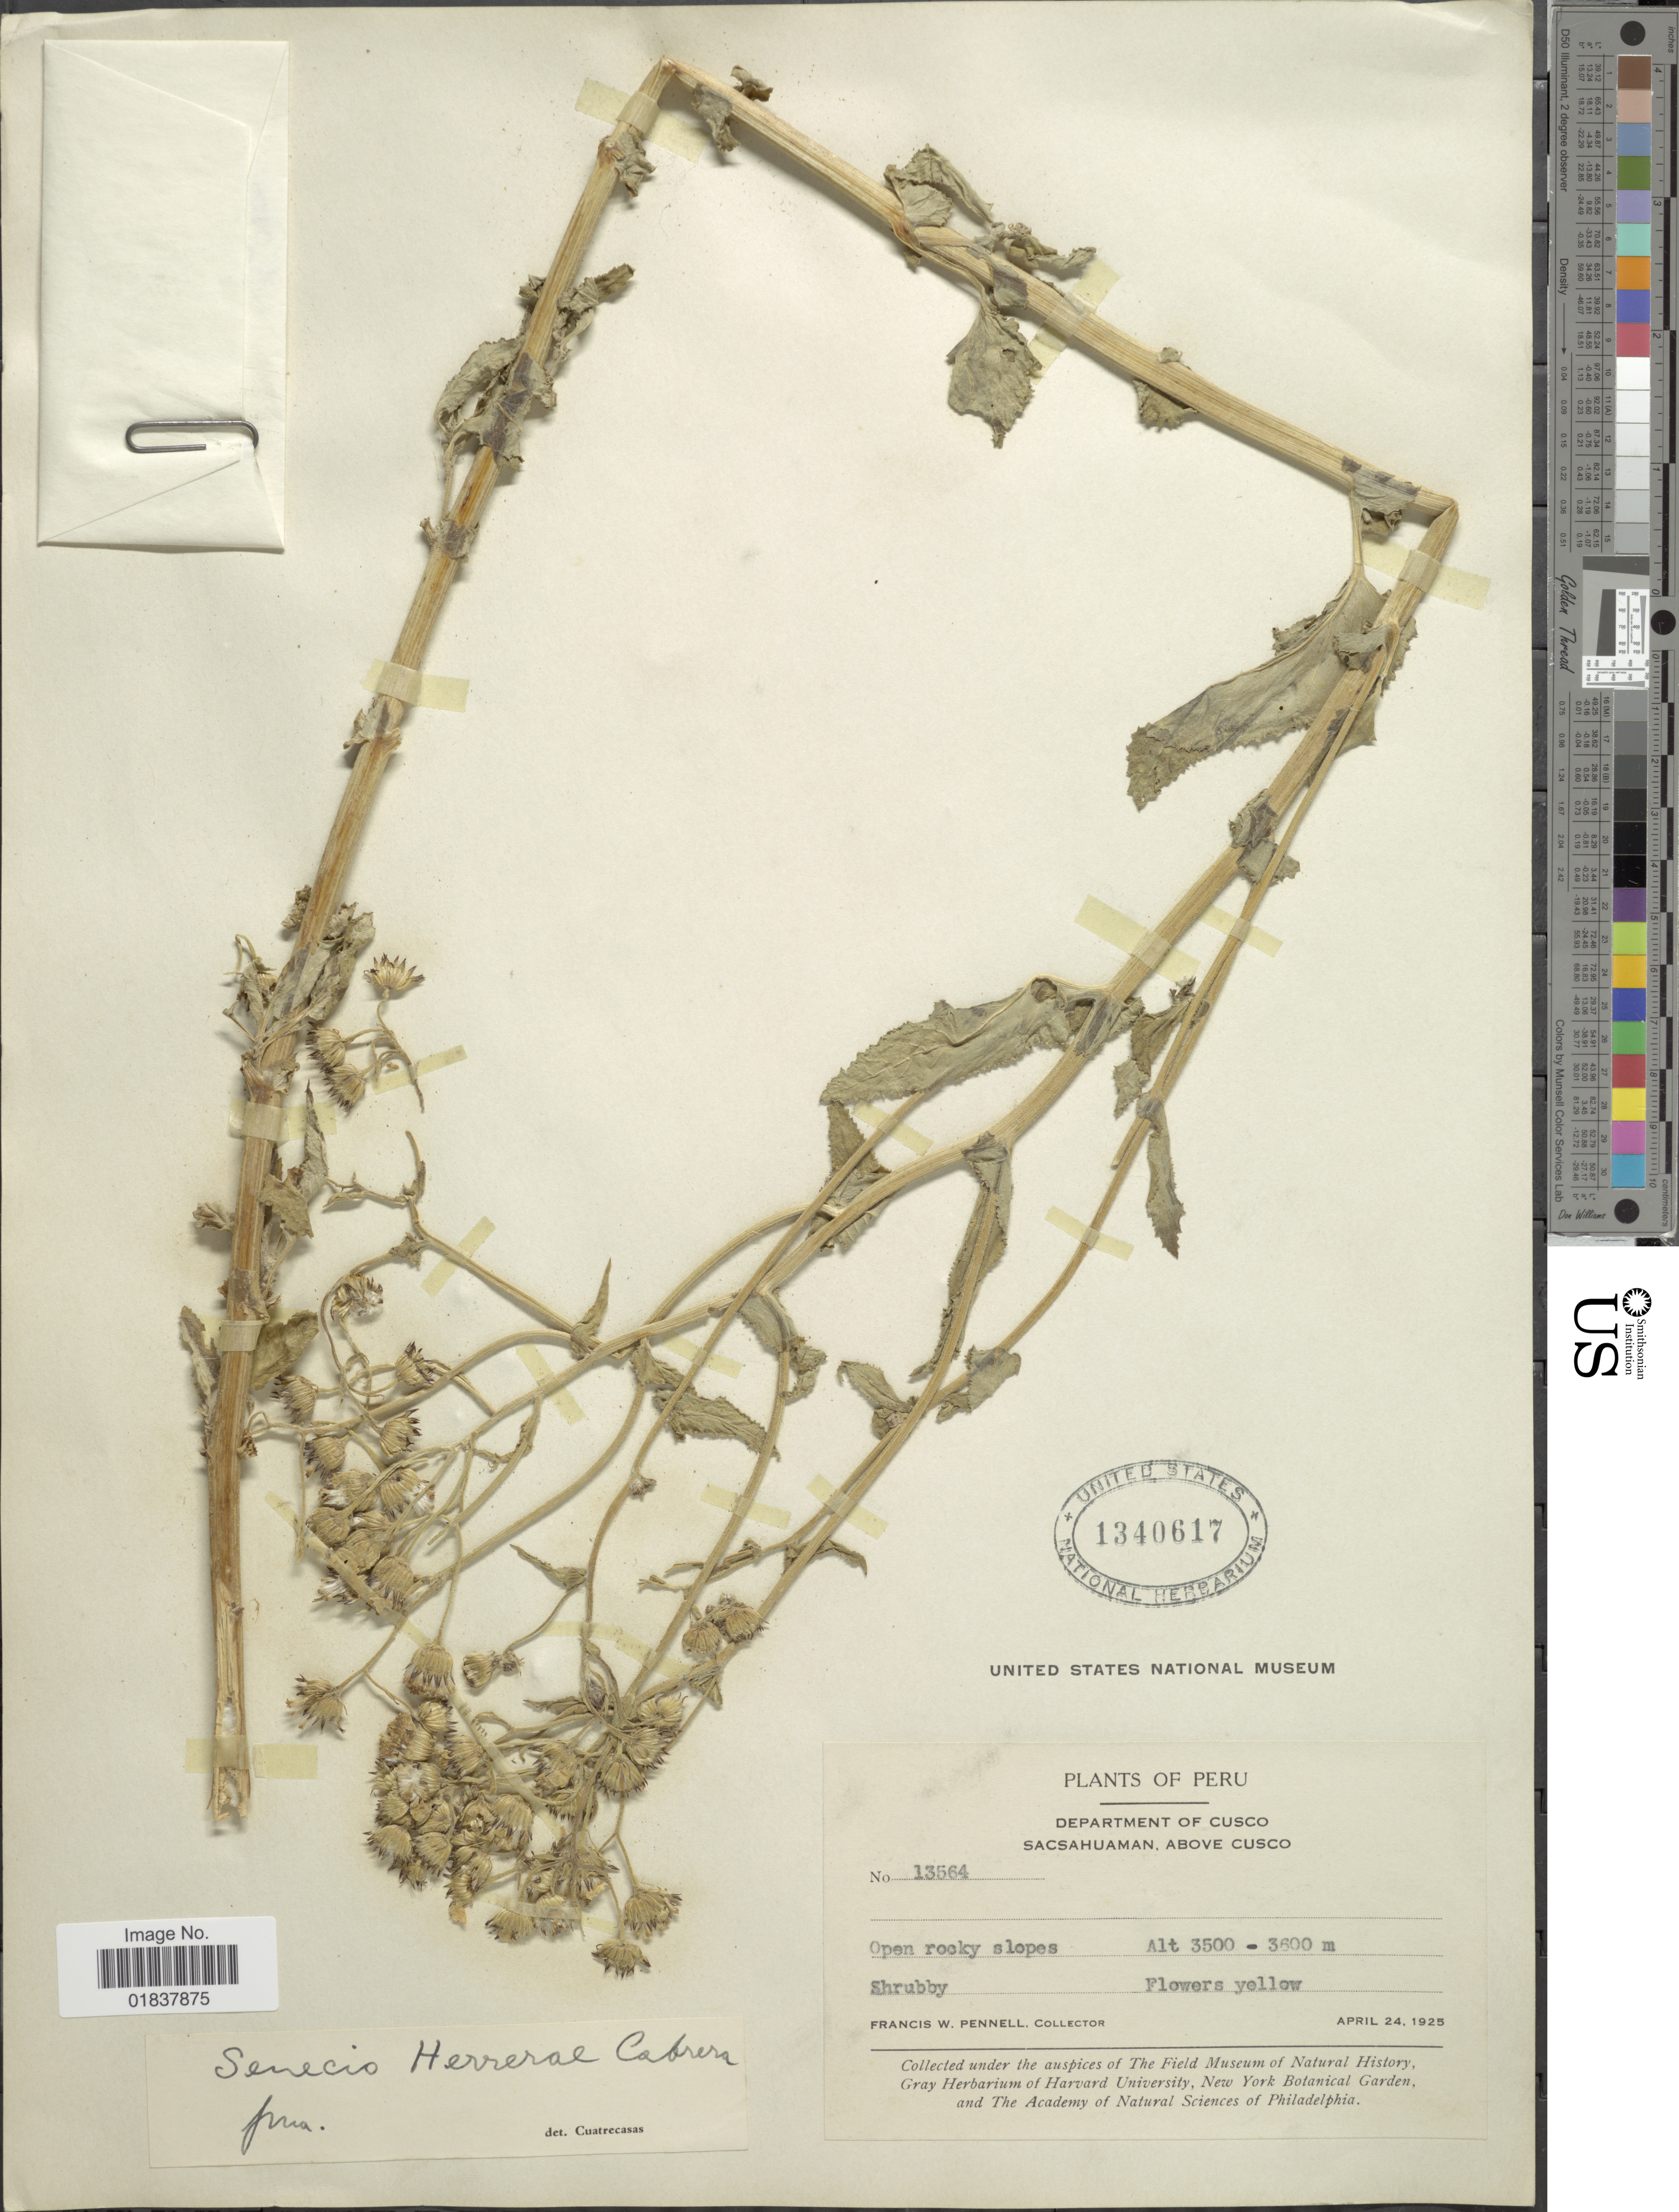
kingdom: Plantae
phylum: Tracheophyta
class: Magnoliopsida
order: Asterales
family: Asteraceae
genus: Senecio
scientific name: Senecio herrerae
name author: Cabrera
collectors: F. W. Pennell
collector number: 13564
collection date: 1925-04-24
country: Peru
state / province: Cusco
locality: Sacsahuaman, above Cusco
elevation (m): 3500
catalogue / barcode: US 1340617